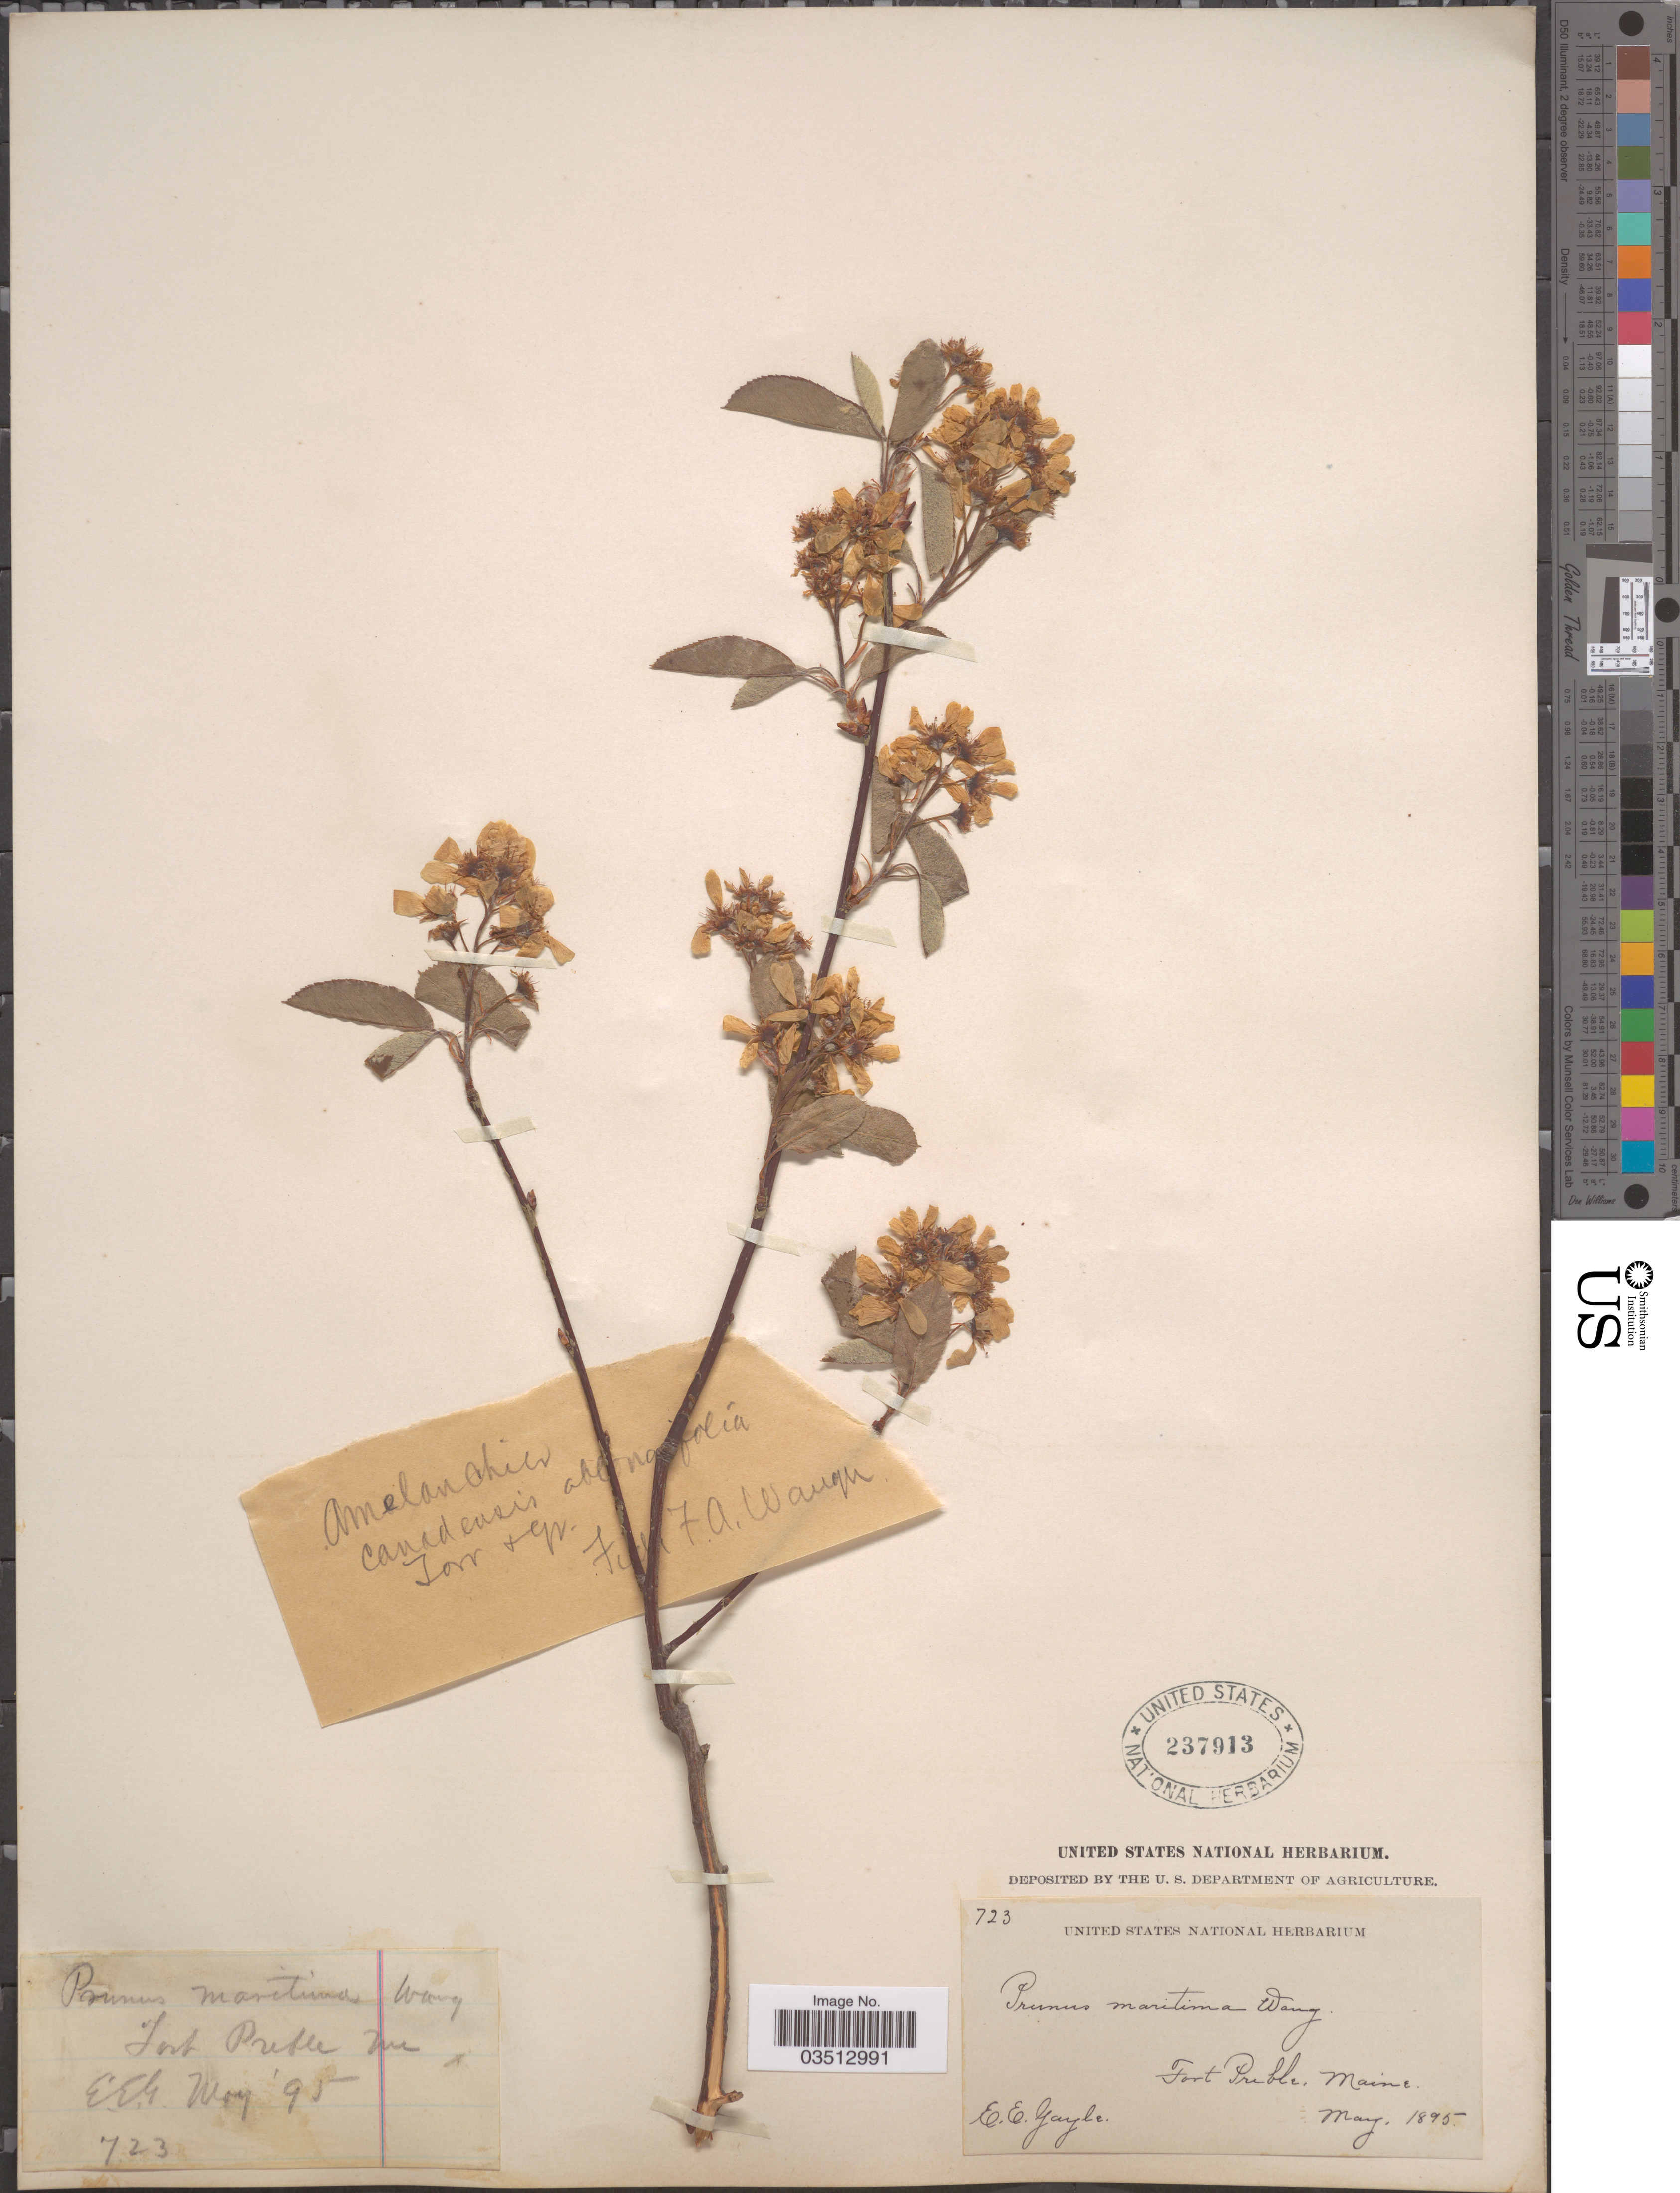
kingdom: Plantae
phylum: Tracheophyta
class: Magnoliopsida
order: Rosales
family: Rosaceae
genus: Amelanchier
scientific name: Amelanchier sp.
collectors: E. Gayle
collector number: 723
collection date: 1895-05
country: United States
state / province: Maine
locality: Fort Preble.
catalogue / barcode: US 237913